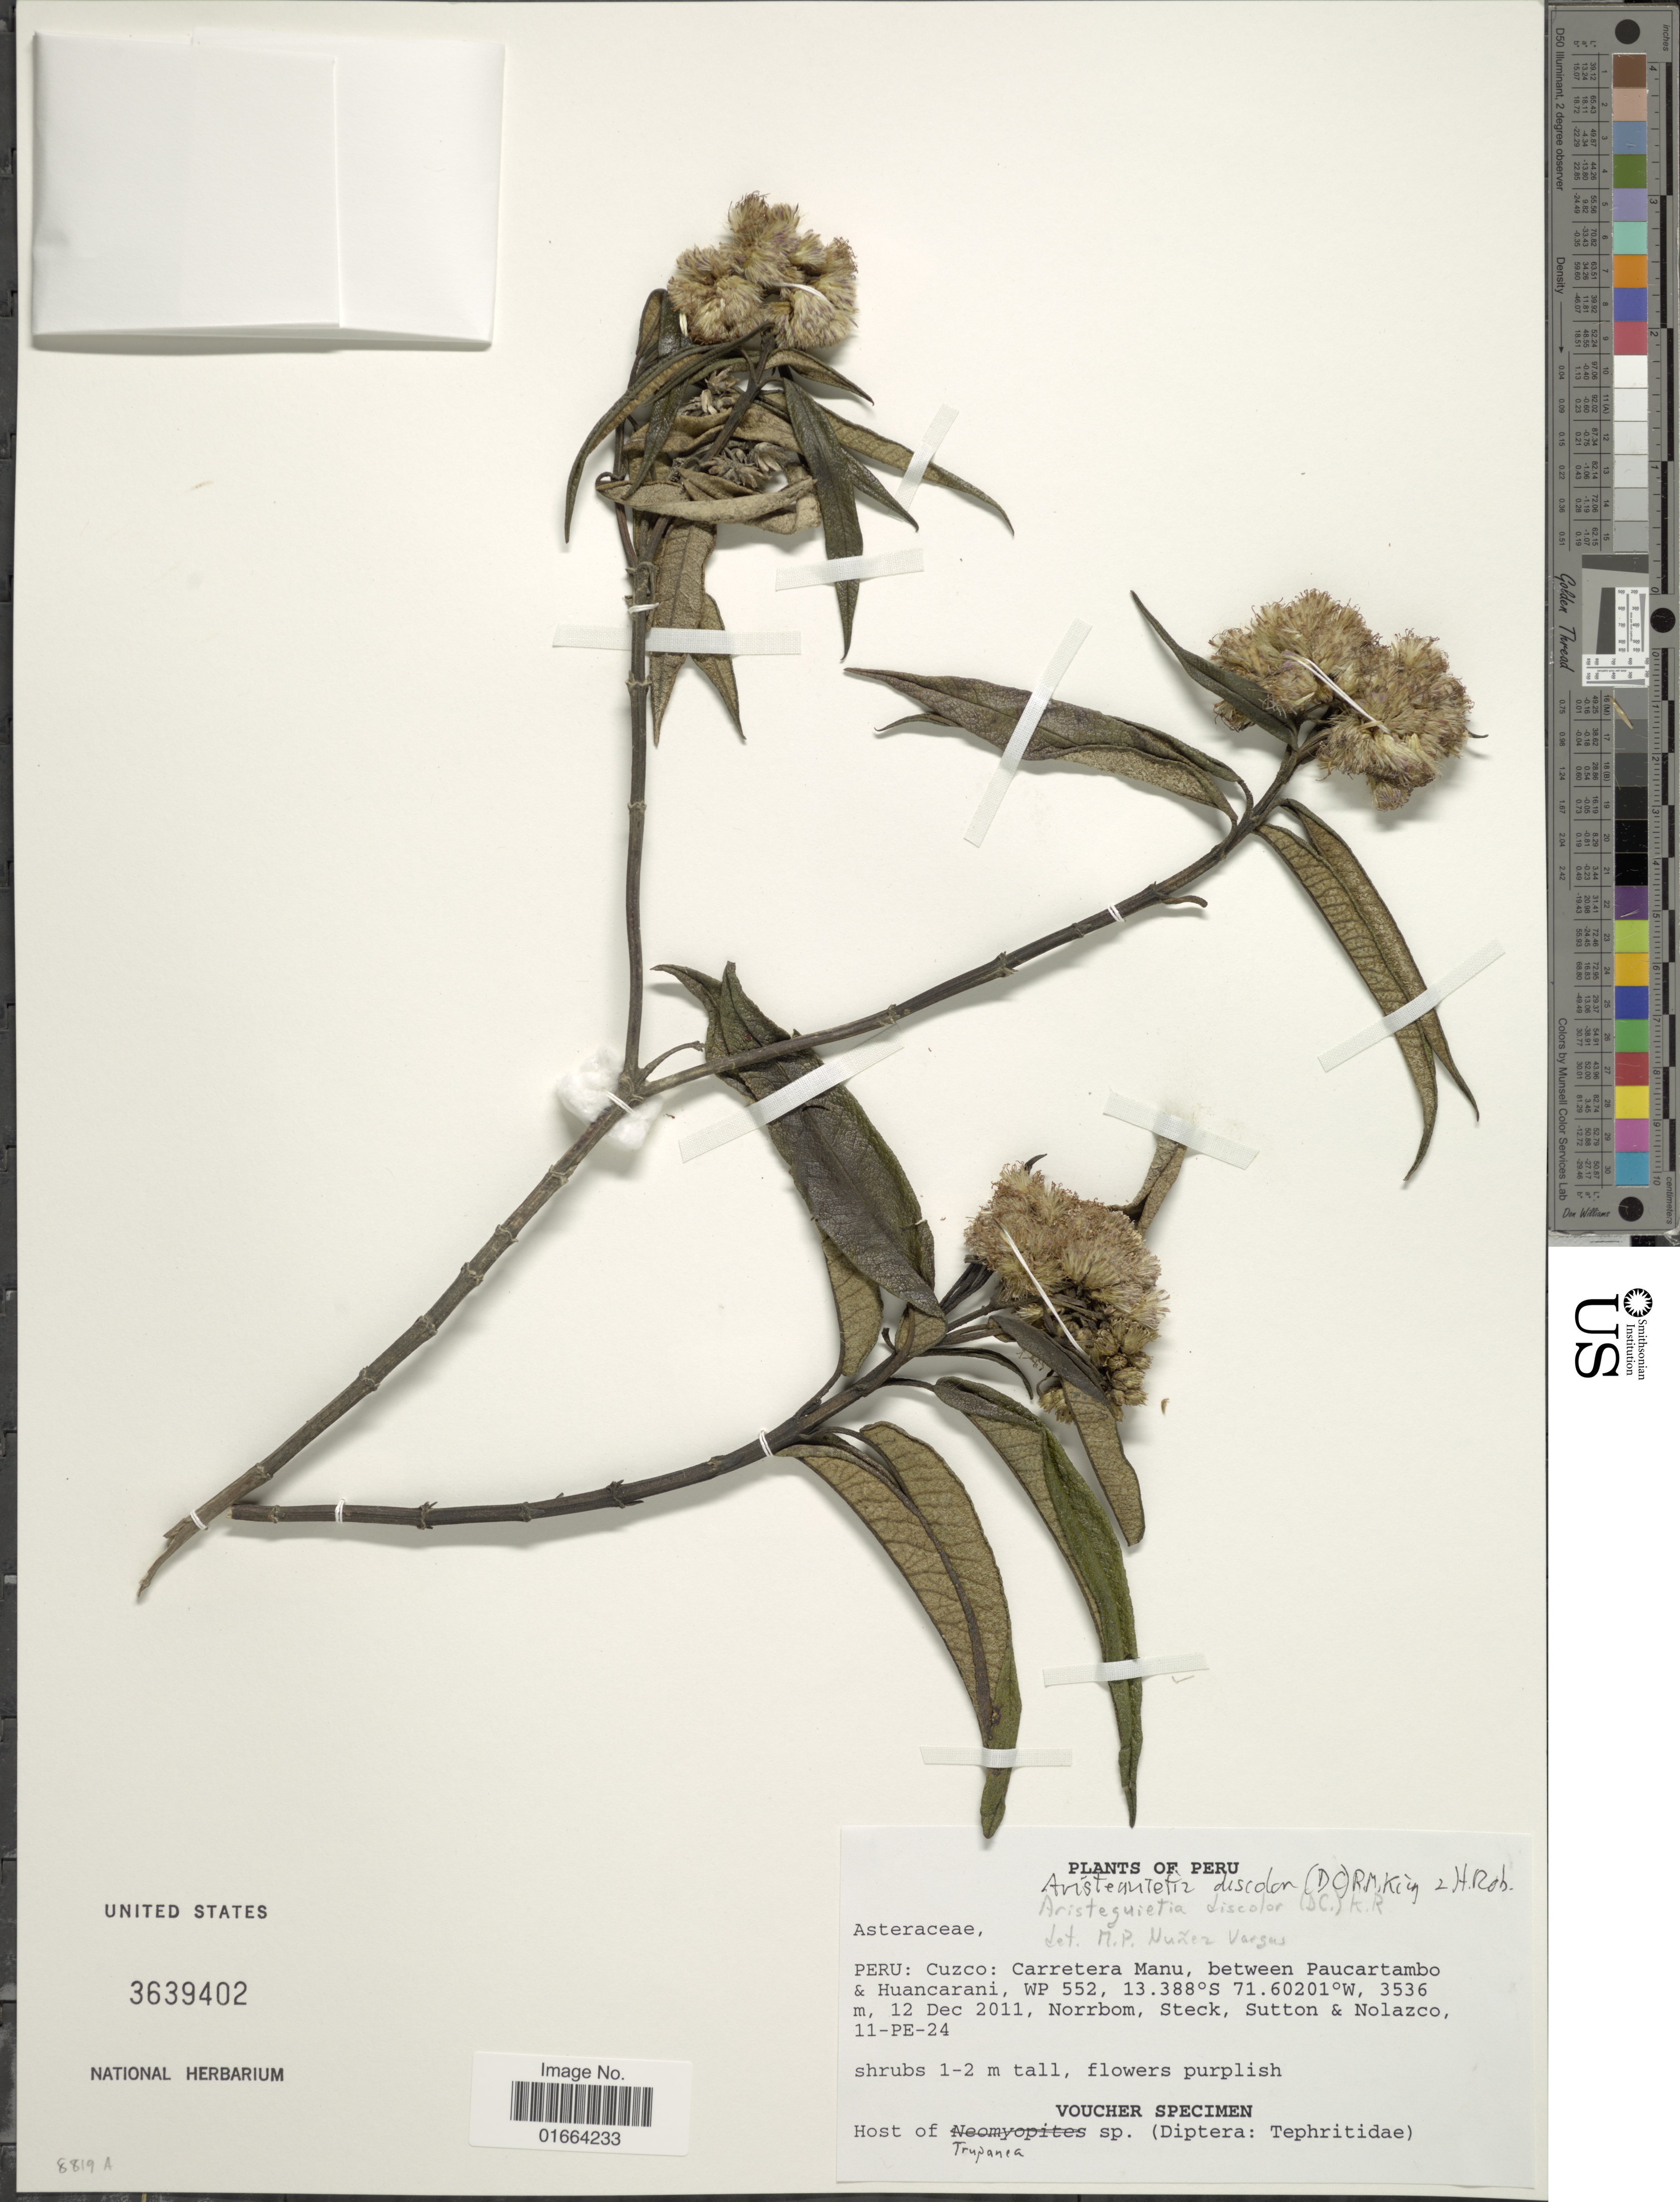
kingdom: Plantae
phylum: Tracheophyta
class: Magnoliopsida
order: Asterales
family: Asteraceae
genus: Aristeguietia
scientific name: Aristeguietia discolor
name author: (DC.) R.M. King & H. Rob.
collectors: A. L. Norrbom, Steck, Sutton, -- & Nolazco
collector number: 11-PE-24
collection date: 2011-12-12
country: Peru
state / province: Cusco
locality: Carretera Manu, between Paucartambo & Huancarani, WP 552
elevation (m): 3536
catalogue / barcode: US 3639402